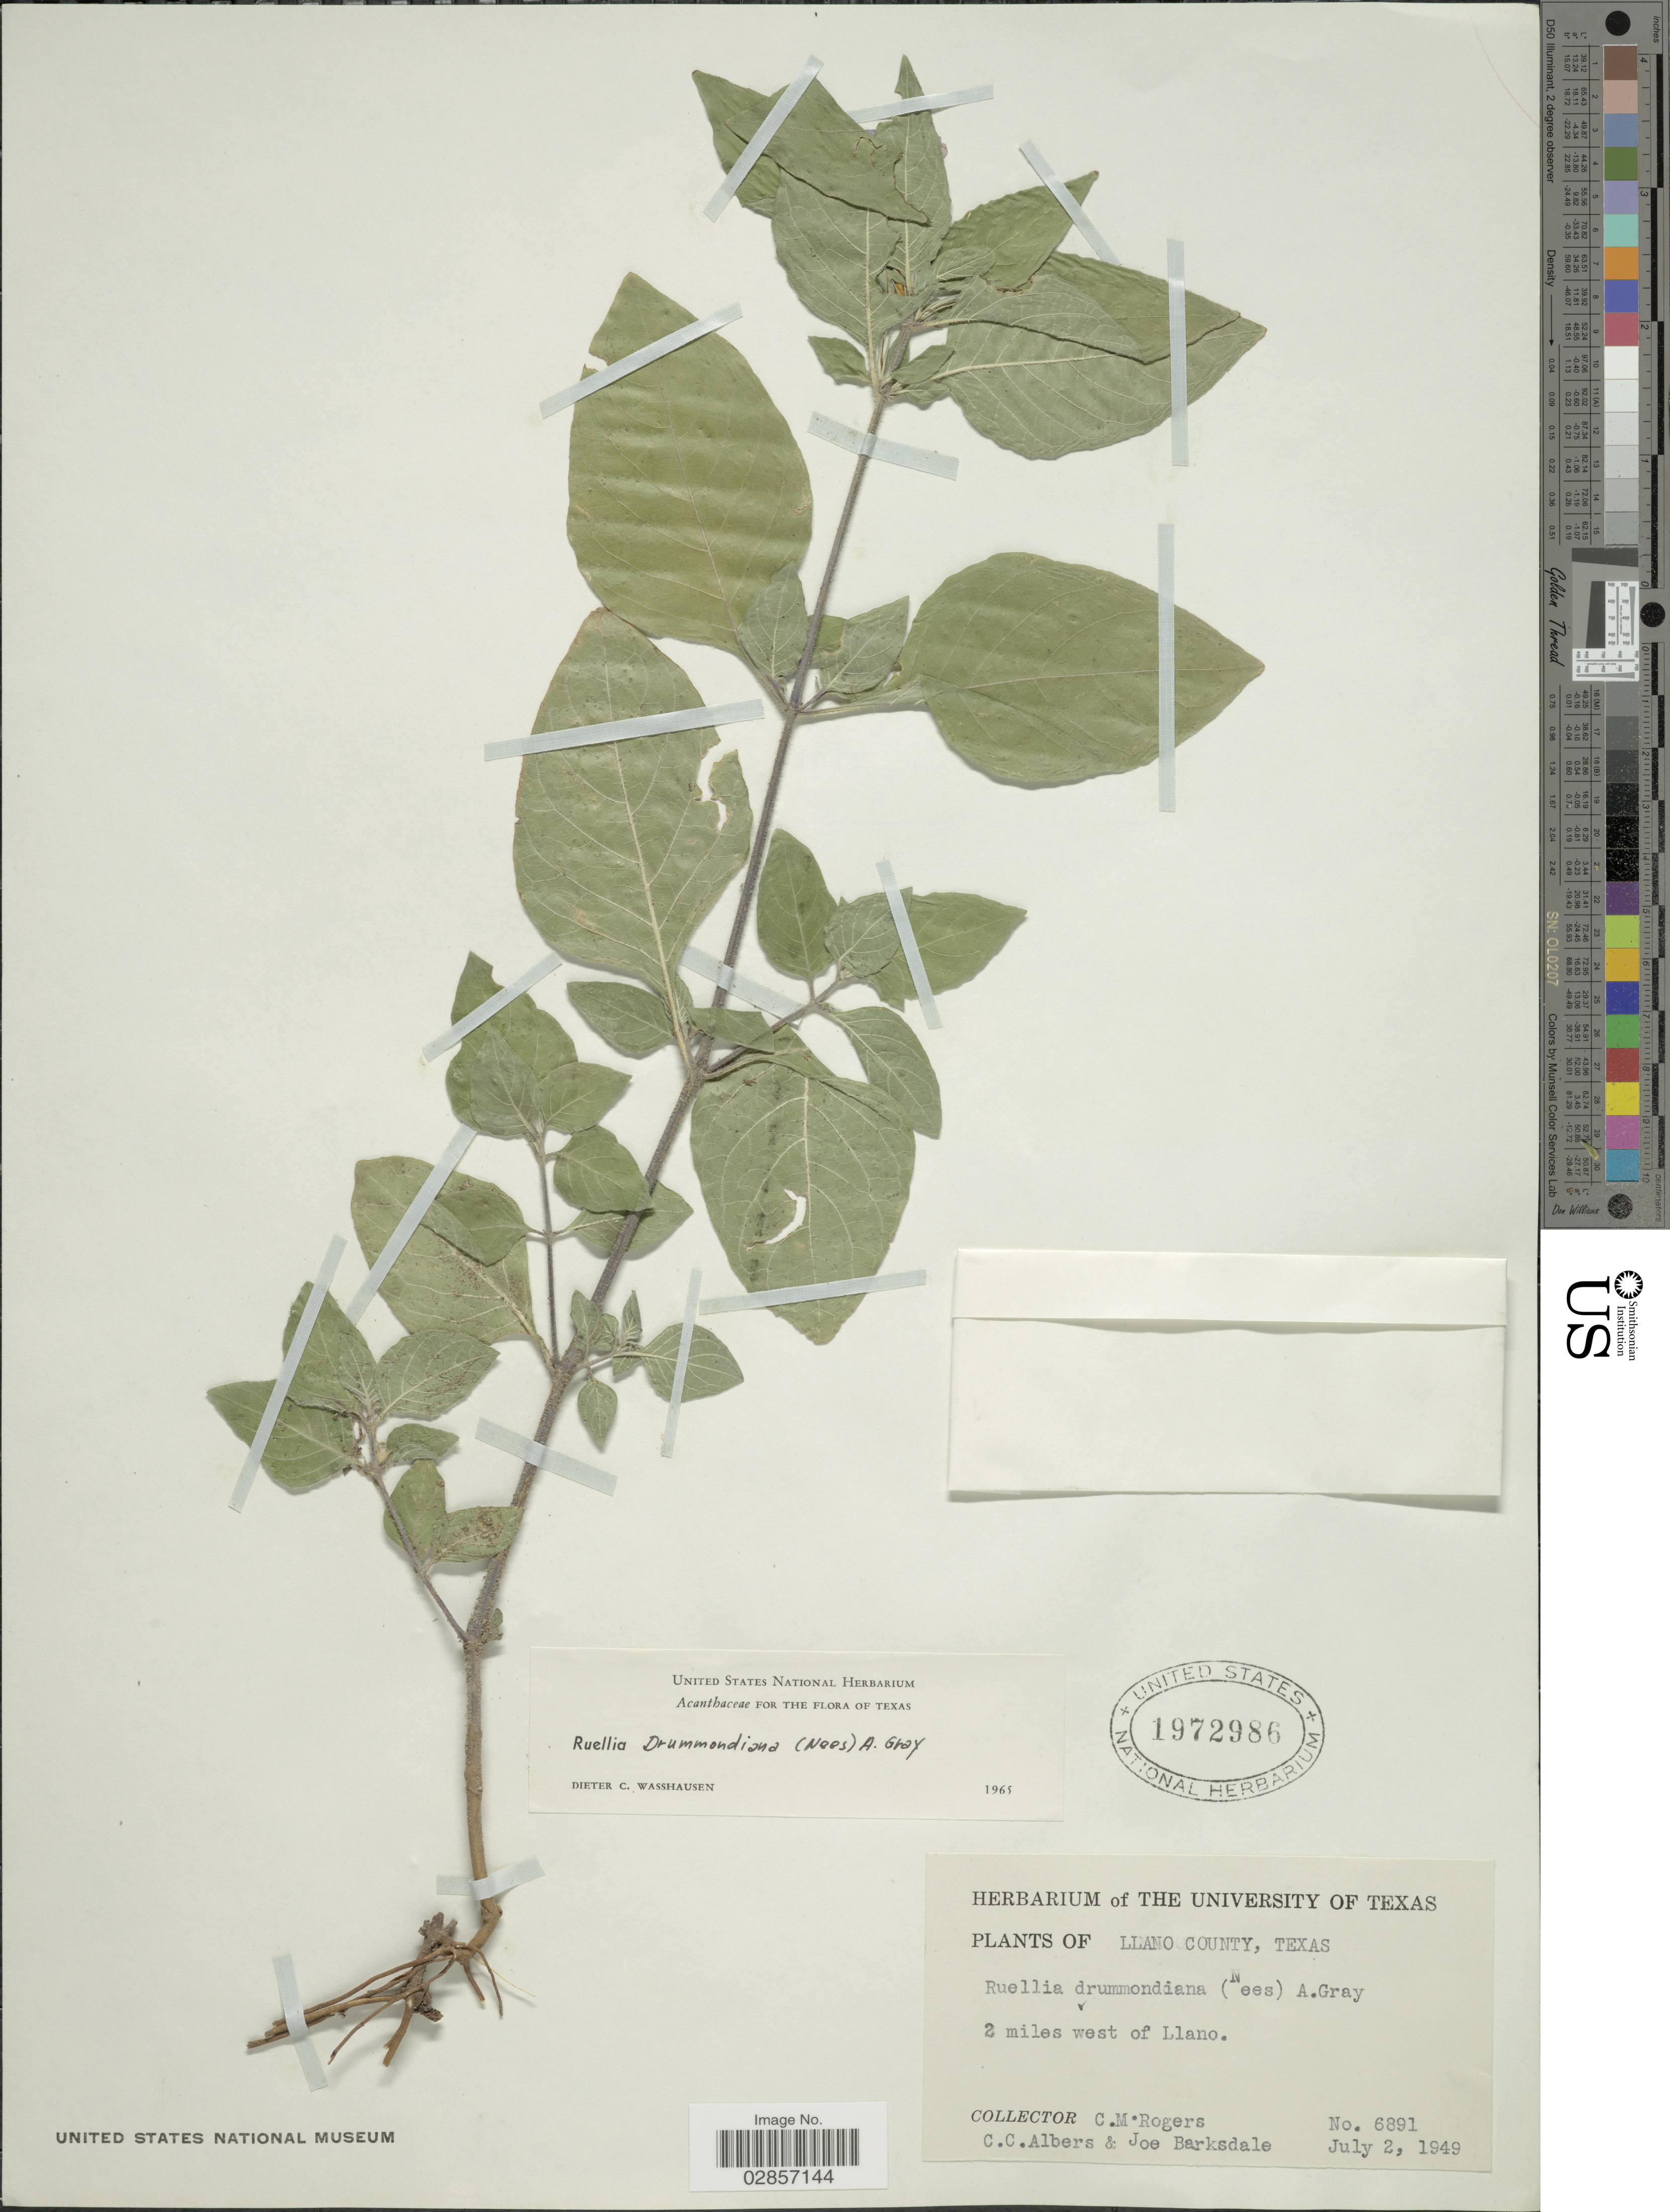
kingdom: Plantae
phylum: Tracheophyta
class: Magnoliopsida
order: Lamiales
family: Acanthaceae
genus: Ruellia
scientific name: Ruellia drummondiana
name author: (Nees) A. Gray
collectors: C. M. Rogers, C. Albers & J. Barksdale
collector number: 6891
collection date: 1949-07-02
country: United States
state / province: Texas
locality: Llano County, Texas, 2 miles west of Llano.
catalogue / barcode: US 1972986